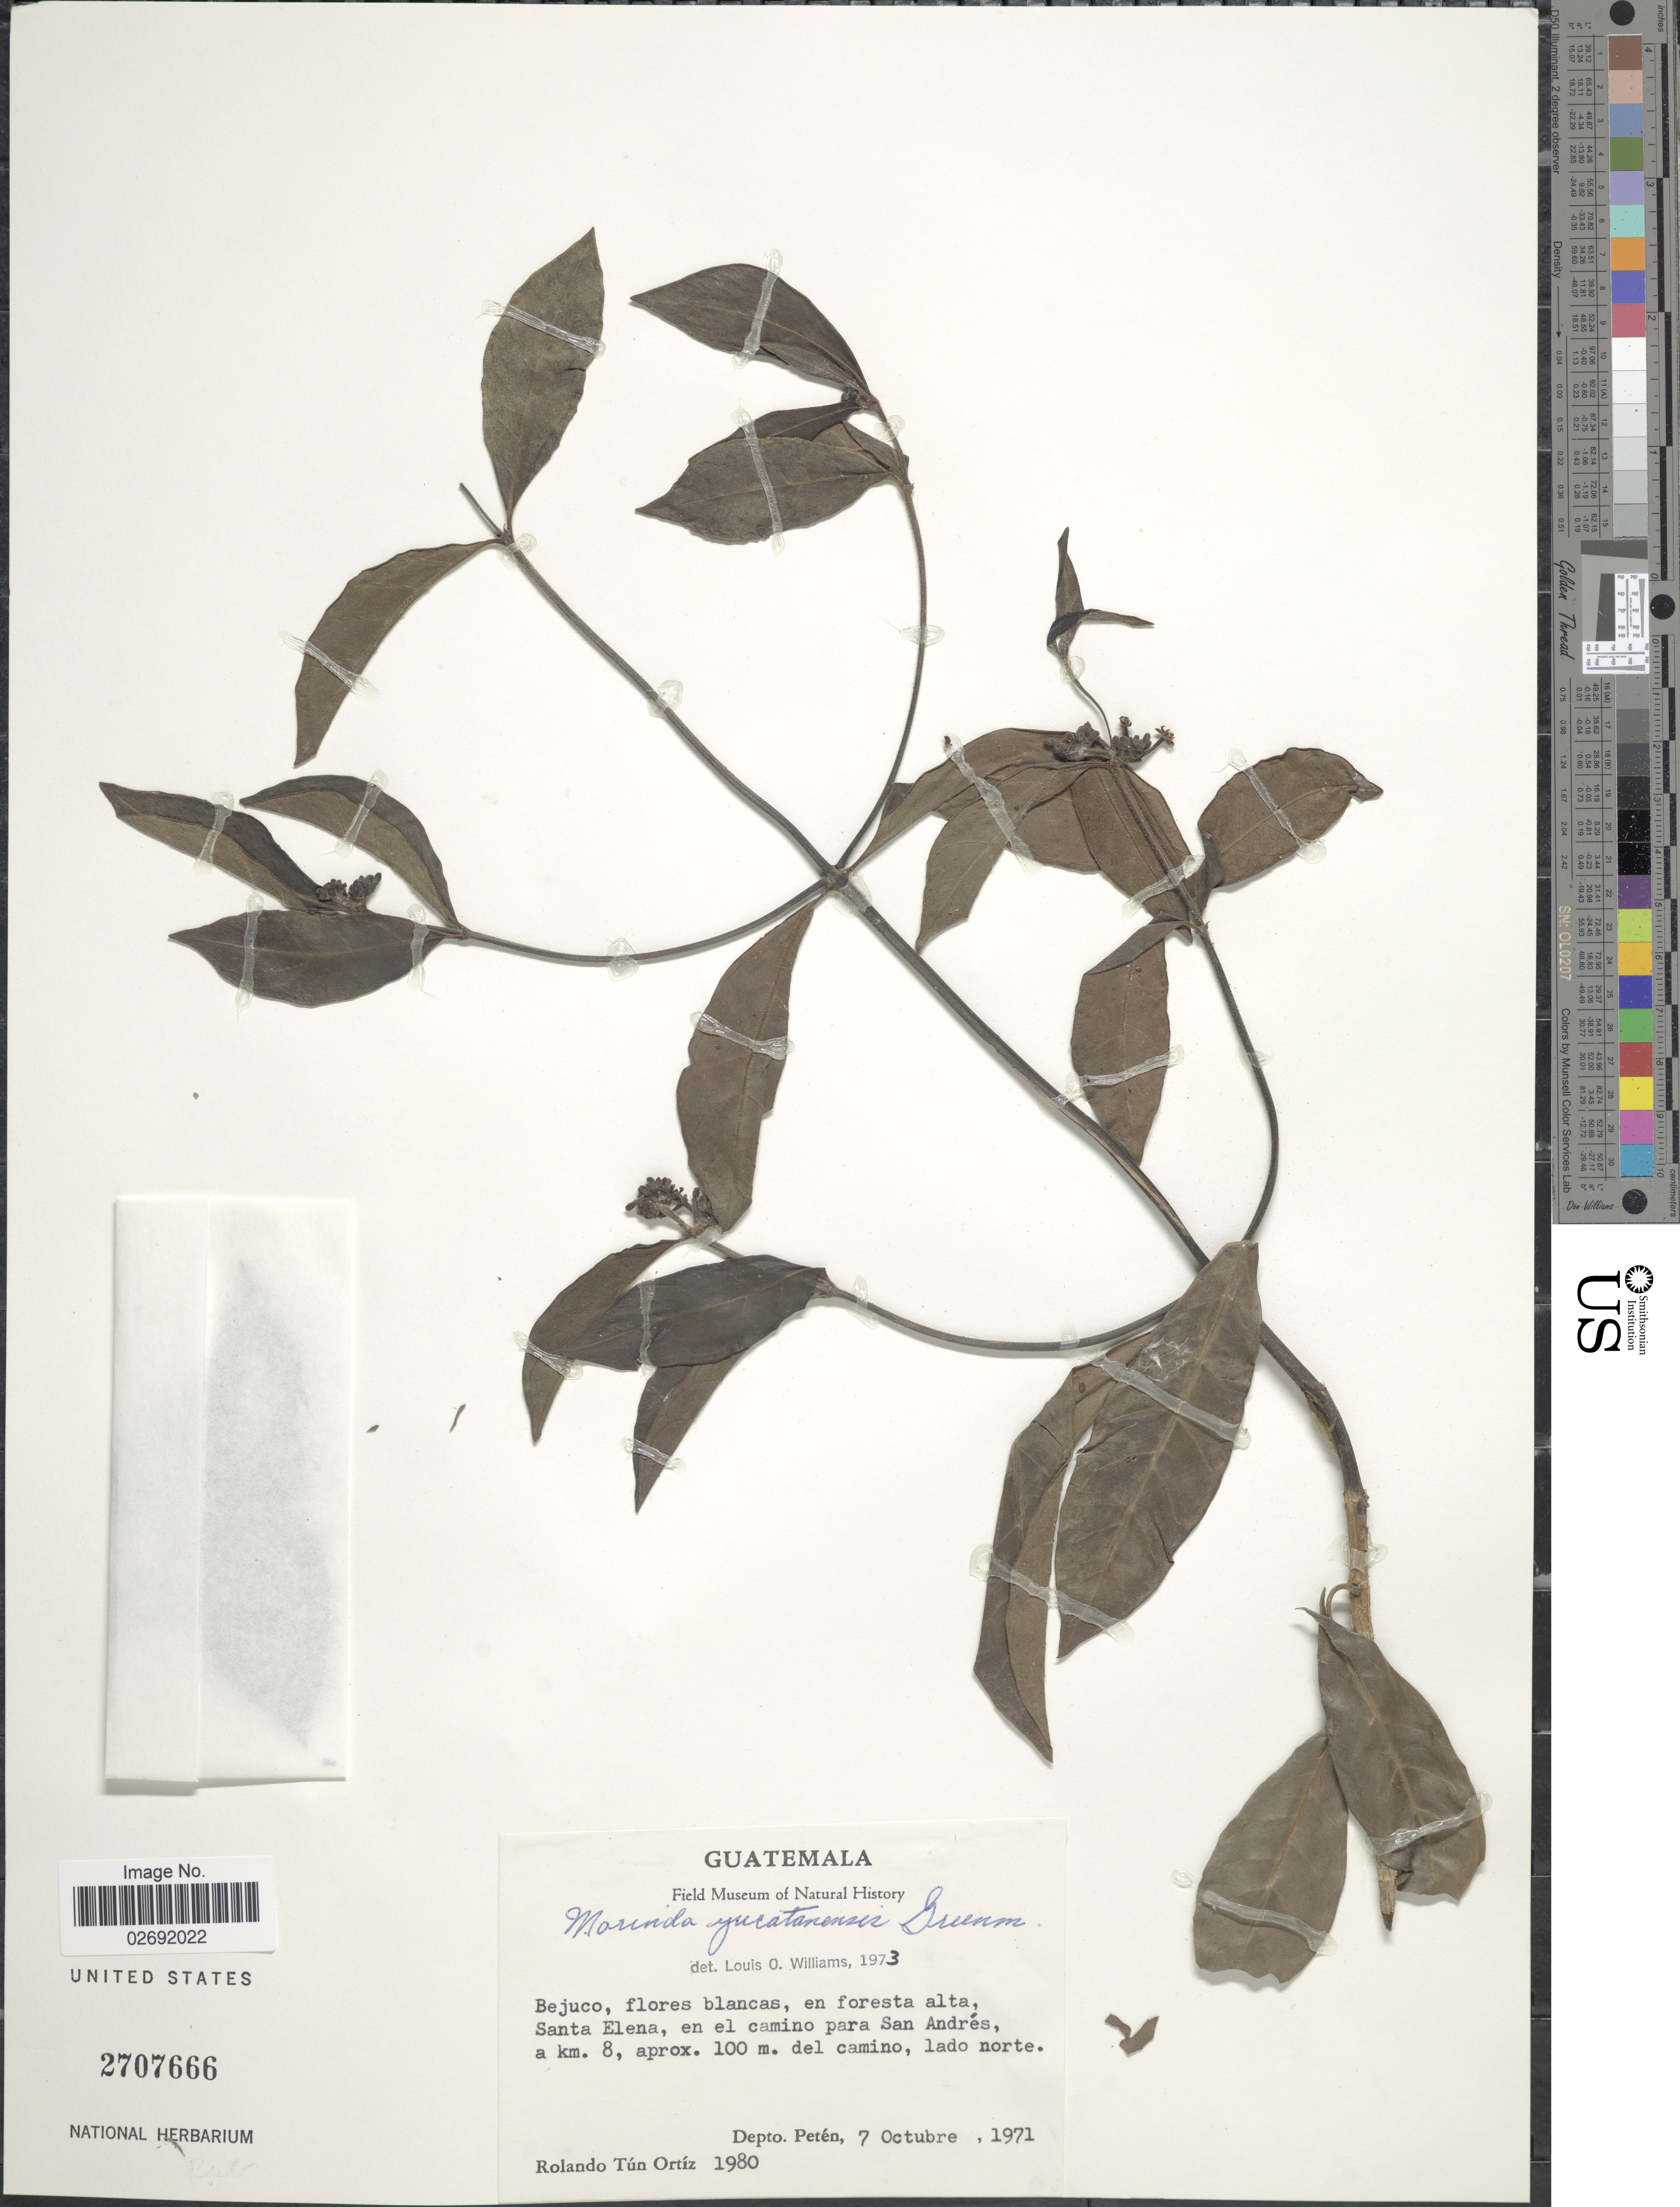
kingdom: Plantae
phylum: Tracheophyta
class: Magnoliopsida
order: Gentianales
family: Rubiaceae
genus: Morinda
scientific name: Morinda yucatanensis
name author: Greenm.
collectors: R. Tún Ortíz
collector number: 1980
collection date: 1971-10-07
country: Guatemala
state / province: El Petén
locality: En foresta alta, Santa Elena, en el camino para San Andrés, a km. 8, aprox. 100 m del camino, lado norte, Depto Petén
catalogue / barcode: US 2707666